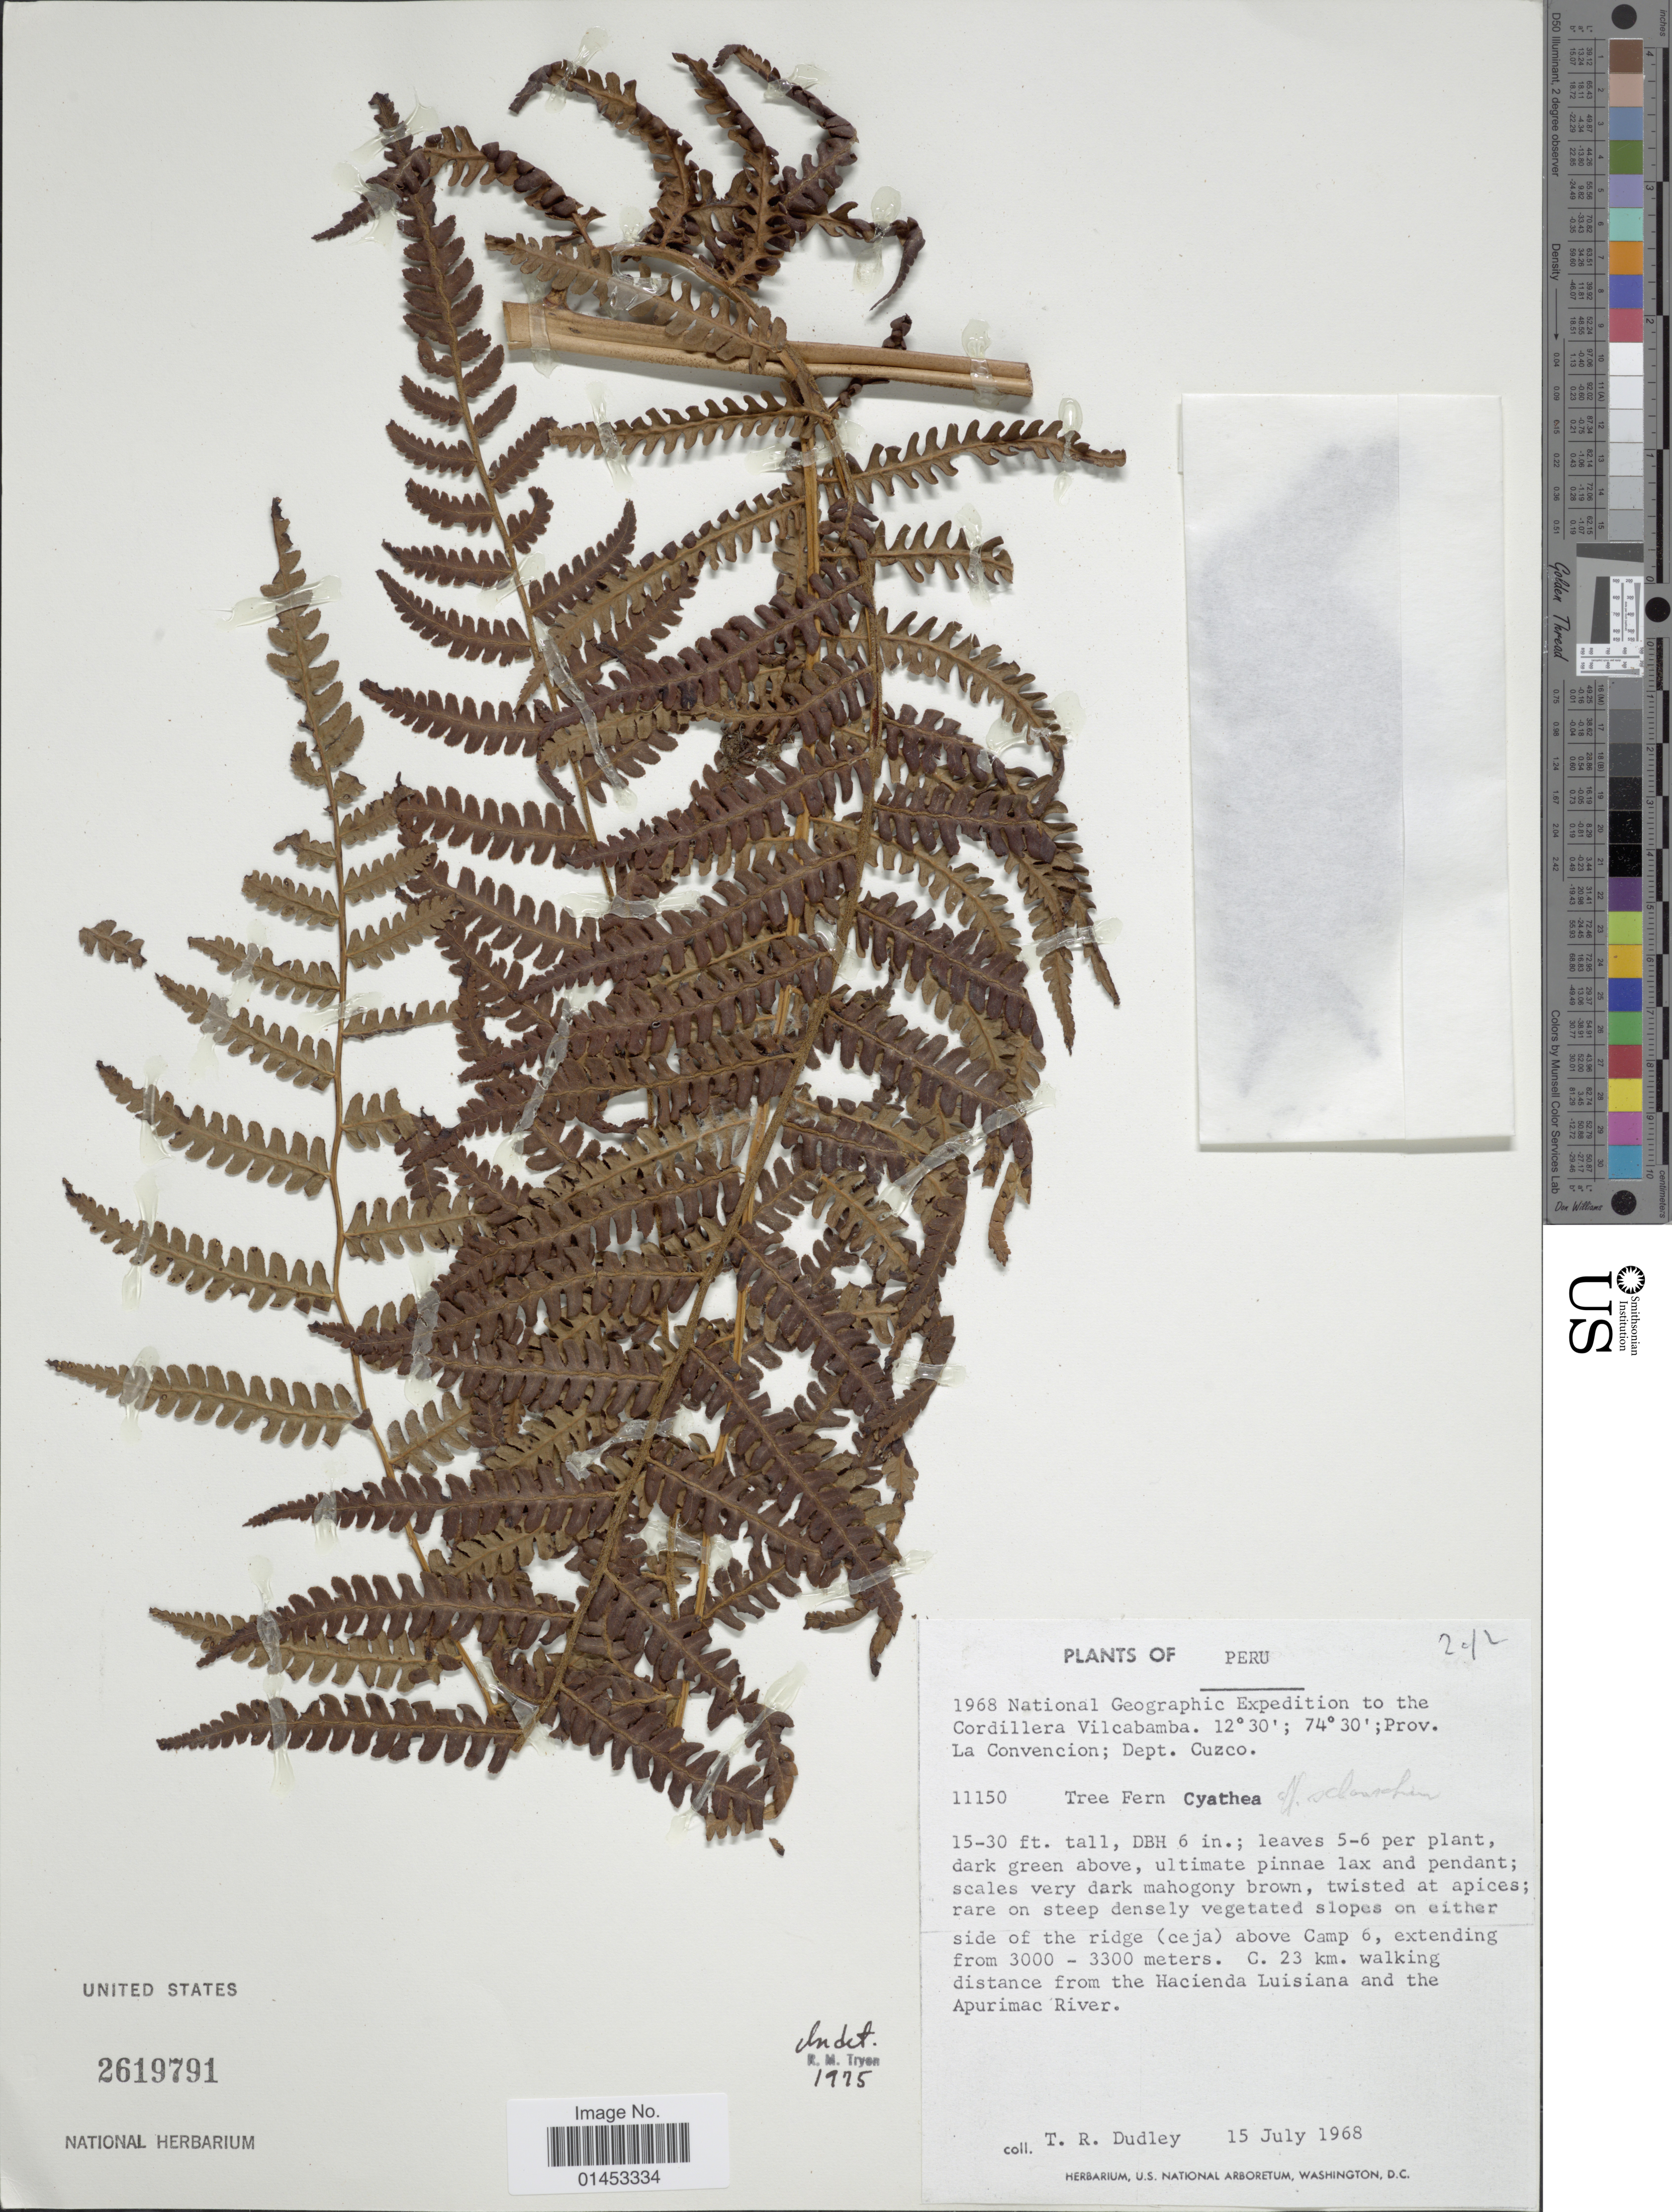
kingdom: Plantae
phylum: Tracheophyta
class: Polypodiopsida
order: Cyatheales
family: Cyatheaceae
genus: Cyathea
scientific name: Cyathea sp.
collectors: T. R. Dudley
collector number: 11150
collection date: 1968-07-15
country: Peru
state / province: Cusco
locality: Cordillera Vilcabamba, la Convencion, Dept. Cuzco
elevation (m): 3000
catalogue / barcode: US 2619791